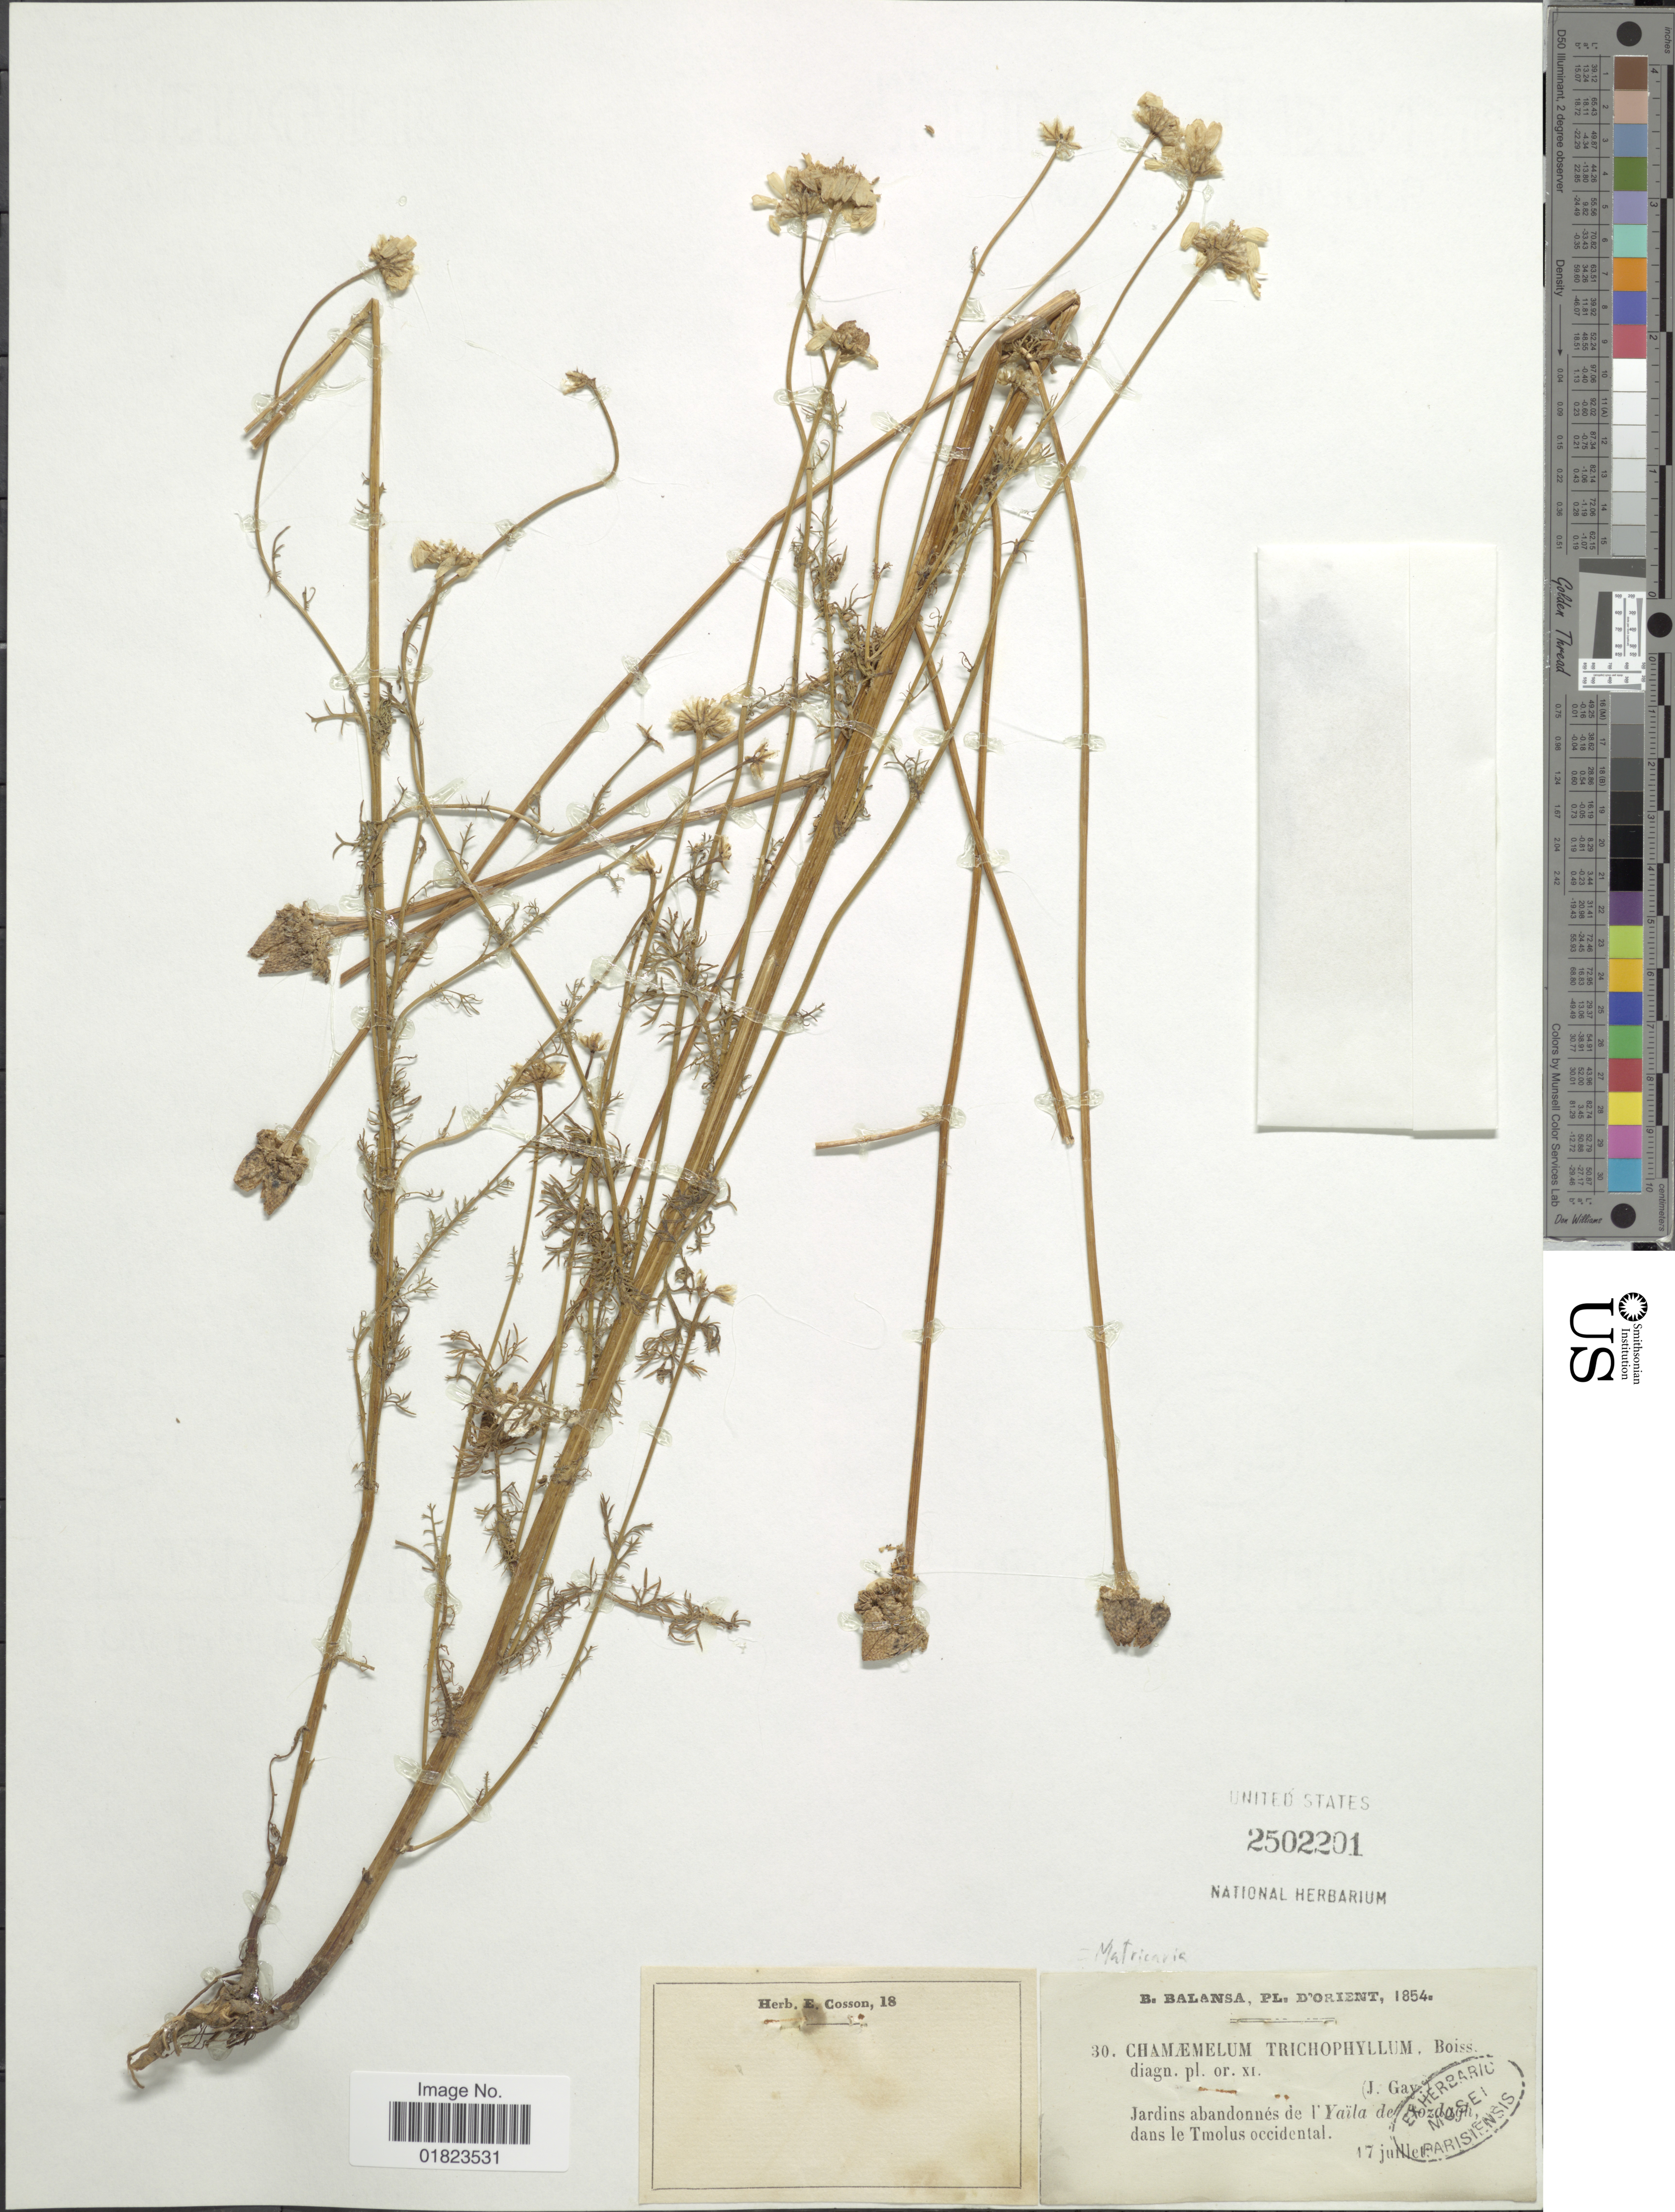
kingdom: Plantae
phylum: Tracheophyta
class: Magnoliopsida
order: Asterales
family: Asteraceae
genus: Tripleurospermum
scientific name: Tripleurospermum tenuifolium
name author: (Kit.) Freyn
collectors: B. Balansa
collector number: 30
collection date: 1854-07-17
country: Turkey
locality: D'Orient. Jardins abandonnes de l'Yaila de [illegible text] dans le Tmolus occidental.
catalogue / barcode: US 2502201